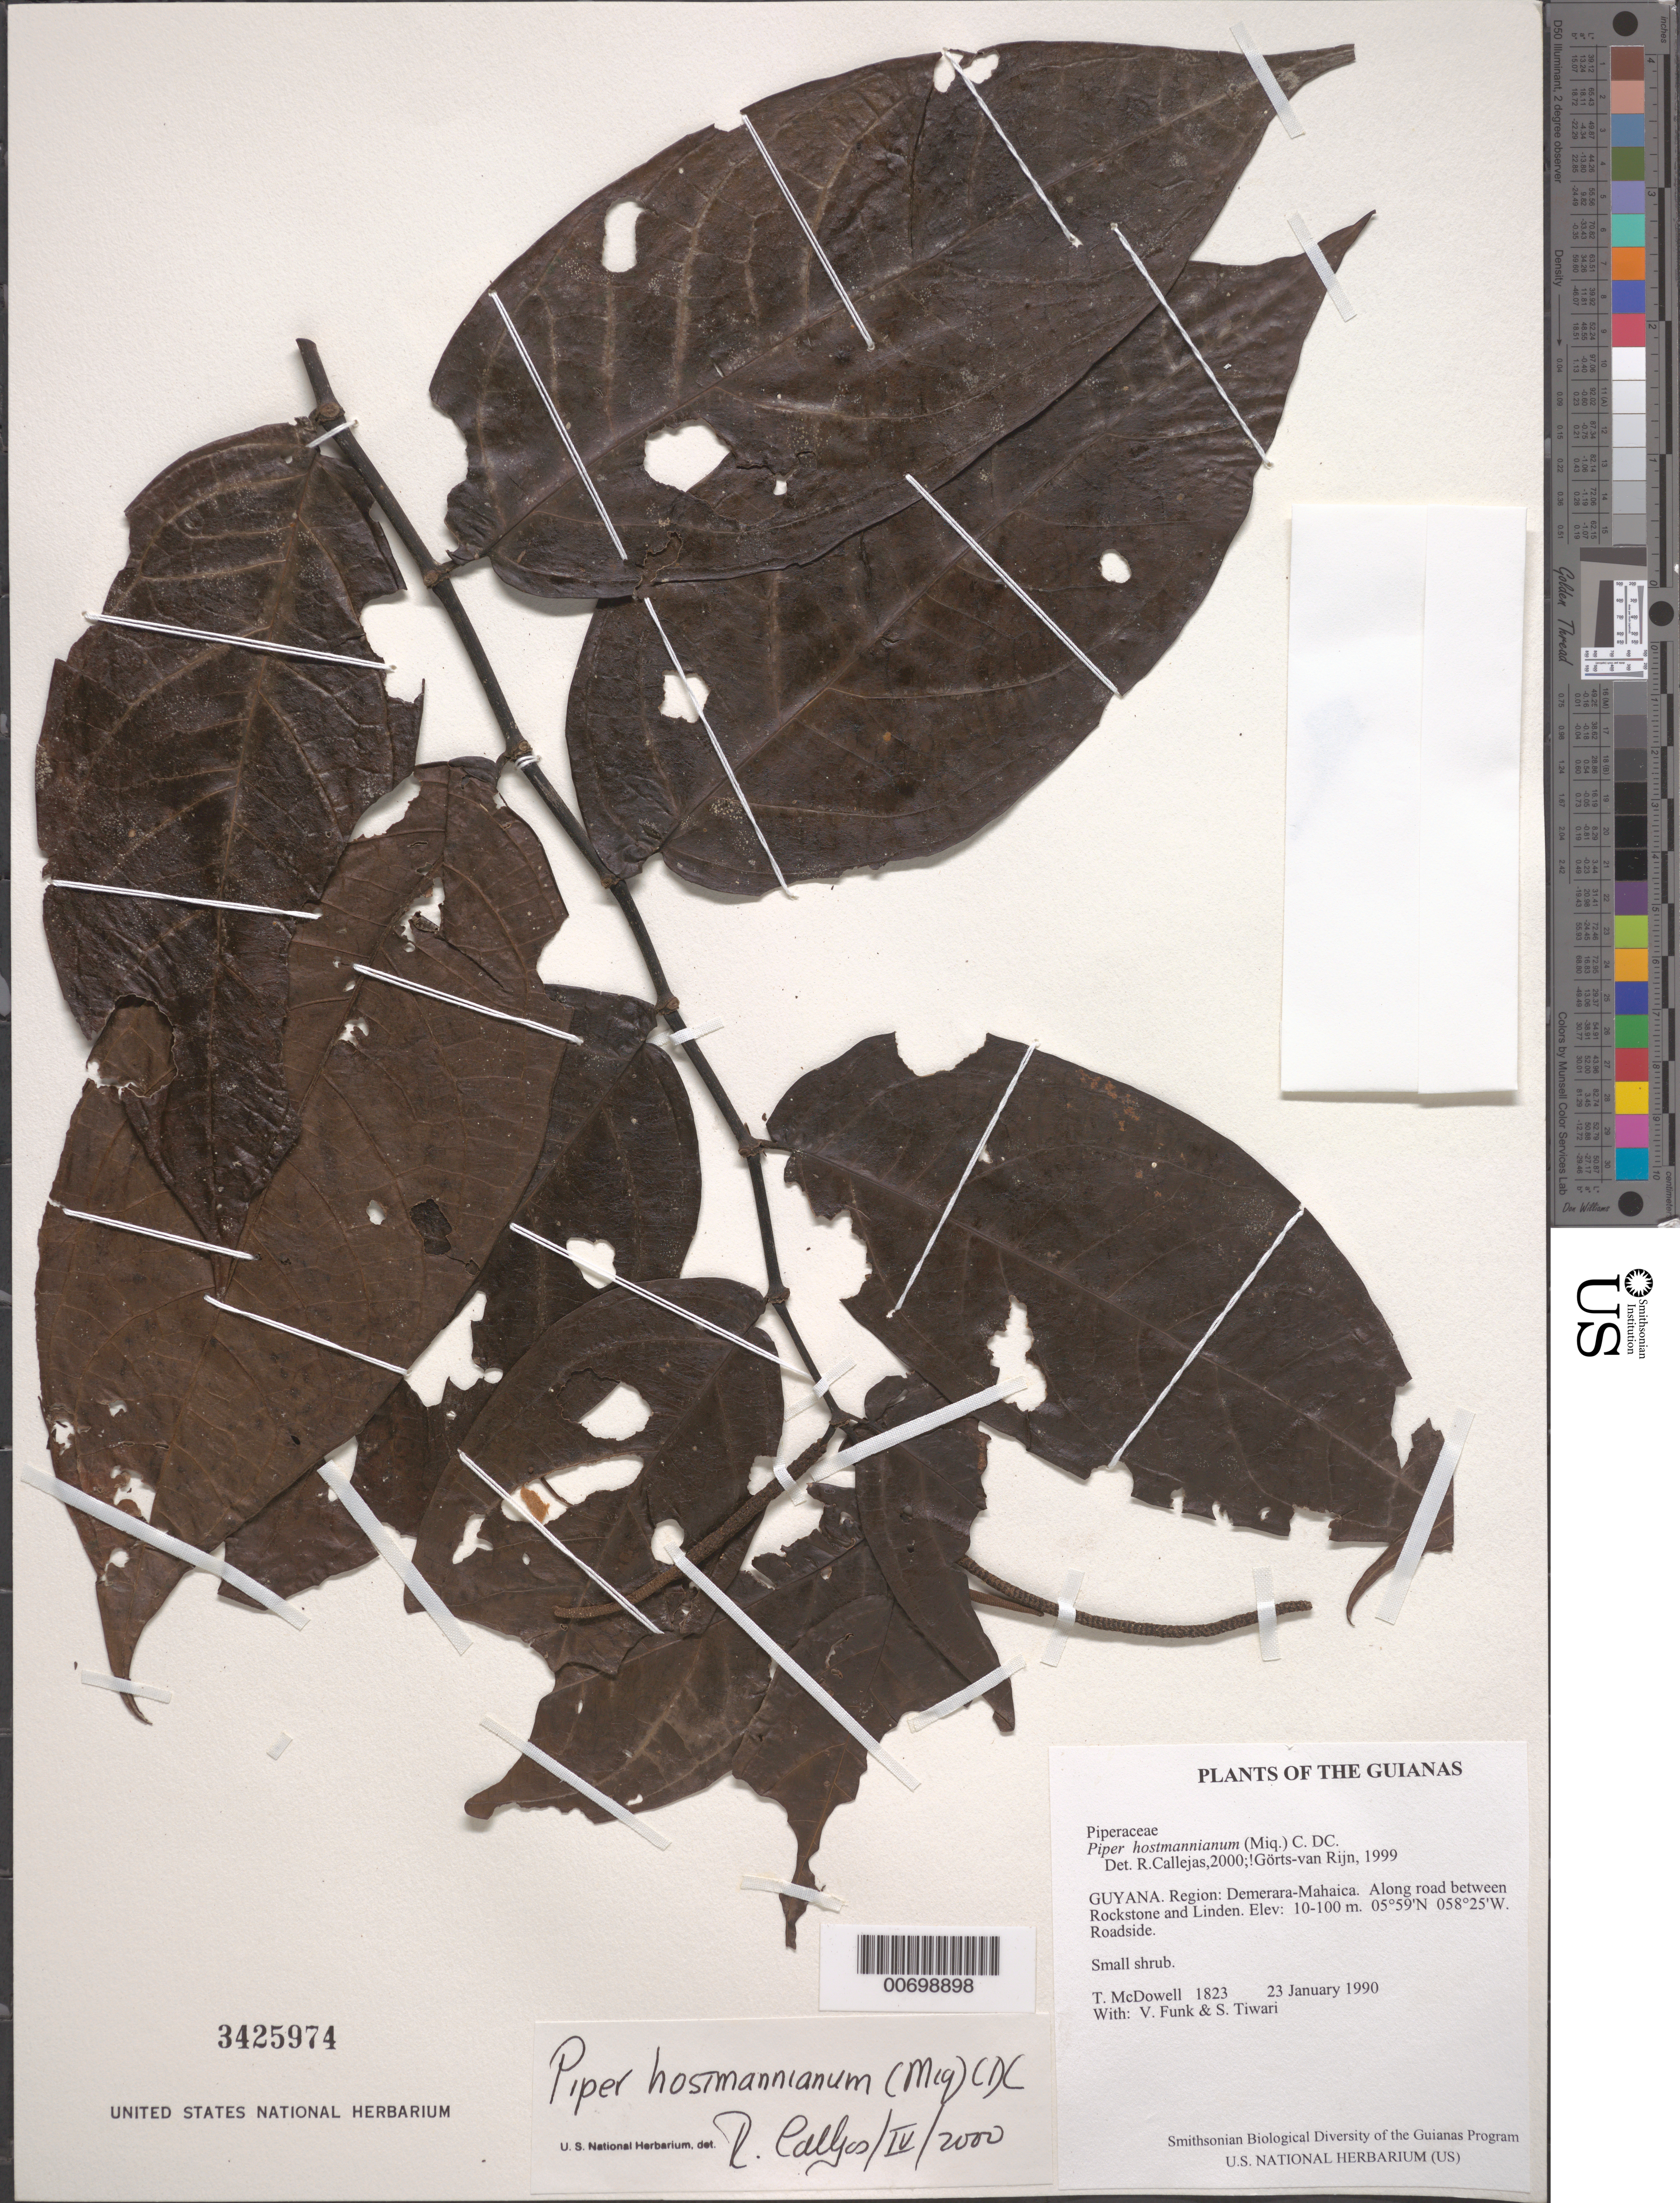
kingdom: Plantae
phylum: Tracheophyta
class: Magnoliopsida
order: Piperales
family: Piperaceae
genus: Piper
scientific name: Piper hostmannianum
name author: (Miq.) C. DC.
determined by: Görts-van Rijn, A. R. A.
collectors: T. McDowell, V. Funk & S. Tiwari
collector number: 1823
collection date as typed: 23 January 1990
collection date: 1990-01-23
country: Guyana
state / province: Demerara-Mahaica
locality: Along road between Rockstone and Linden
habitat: Roadside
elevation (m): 10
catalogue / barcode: US 3425974